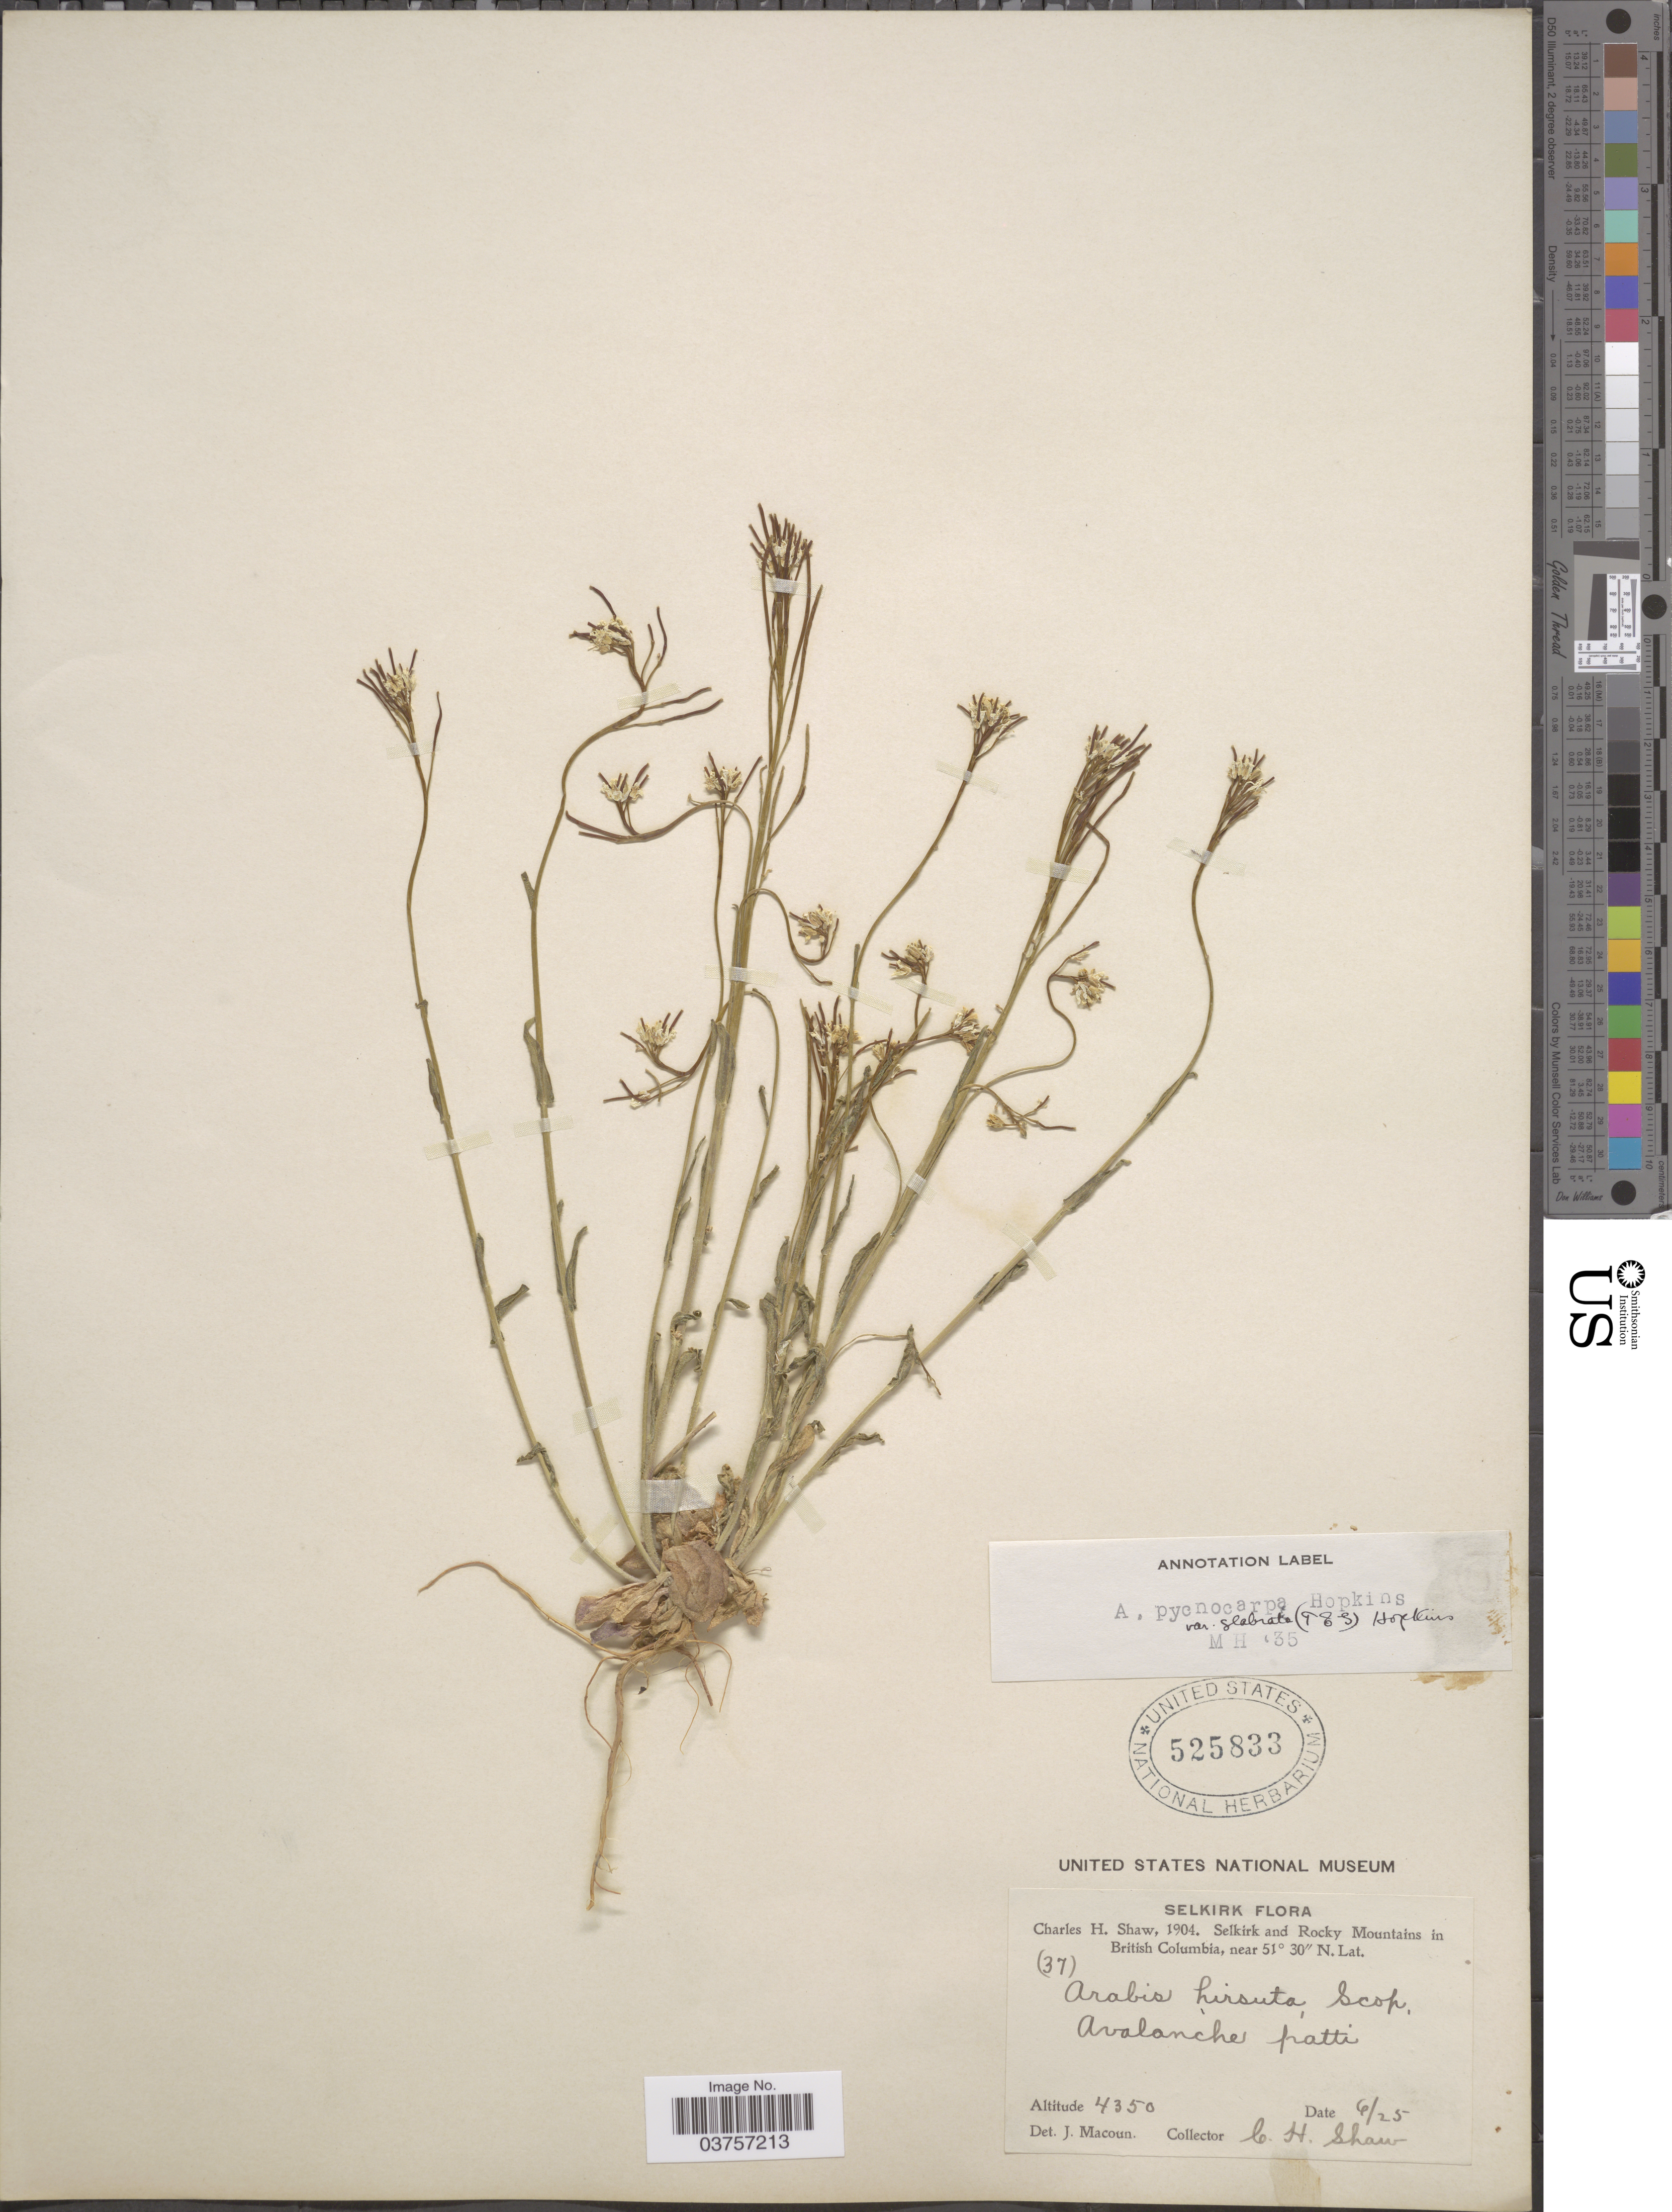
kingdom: Plantae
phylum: Tracheophyta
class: Magnoliopsida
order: Brassicales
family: Brassicaceae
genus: Arabis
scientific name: Arabis hirsuta var. glabrata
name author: Torr. & A. Gray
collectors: C. H. Shaw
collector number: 37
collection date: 1904-04-25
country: Canada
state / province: British Columbia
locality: Selkirk. and Rocky Mountains in British Columbia.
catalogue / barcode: US 525833